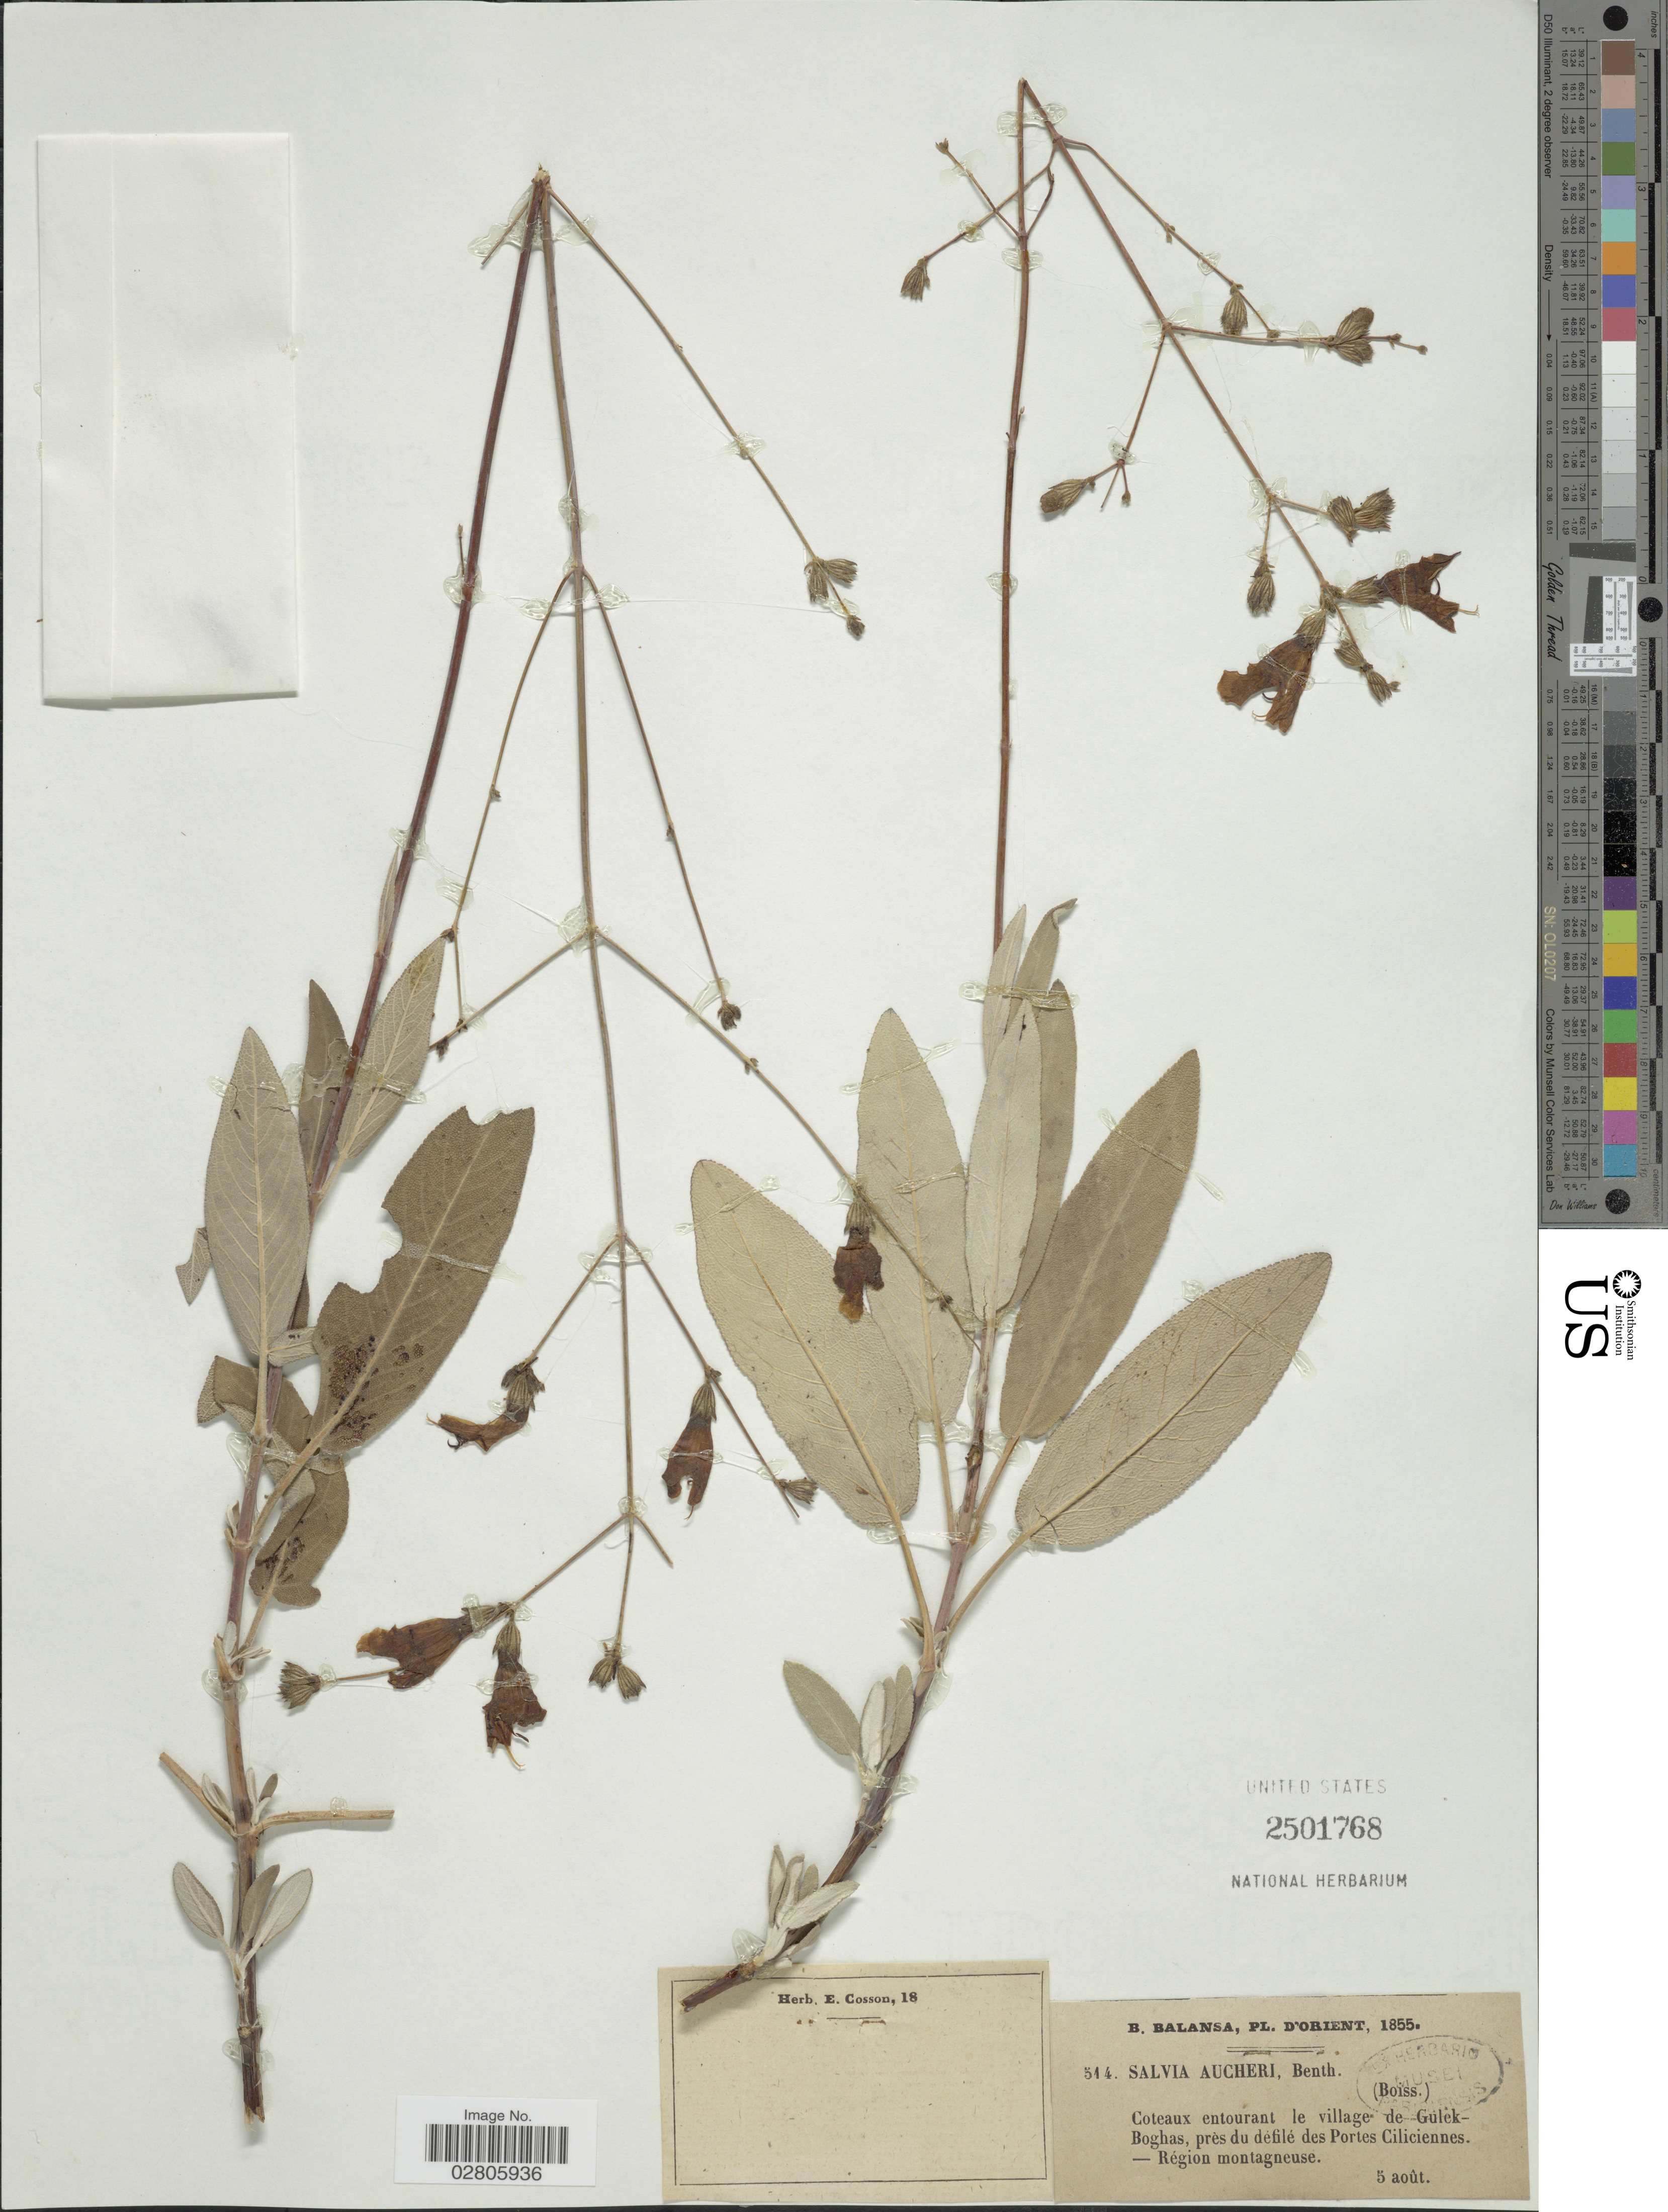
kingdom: Plantae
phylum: Tracheophyta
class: Magnoliopsida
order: Lamiales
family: Lamiaceae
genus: Salvia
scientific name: Salvia aucheri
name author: Benth.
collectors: B. Balansa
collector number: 514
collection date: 1855-08-05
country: Turkey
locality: Orient. Coteaux entourant le village de Gulek-Boghas, près du défilé des Portes Ciliciennes. - Région montagneuse.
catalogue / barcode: US 2501768